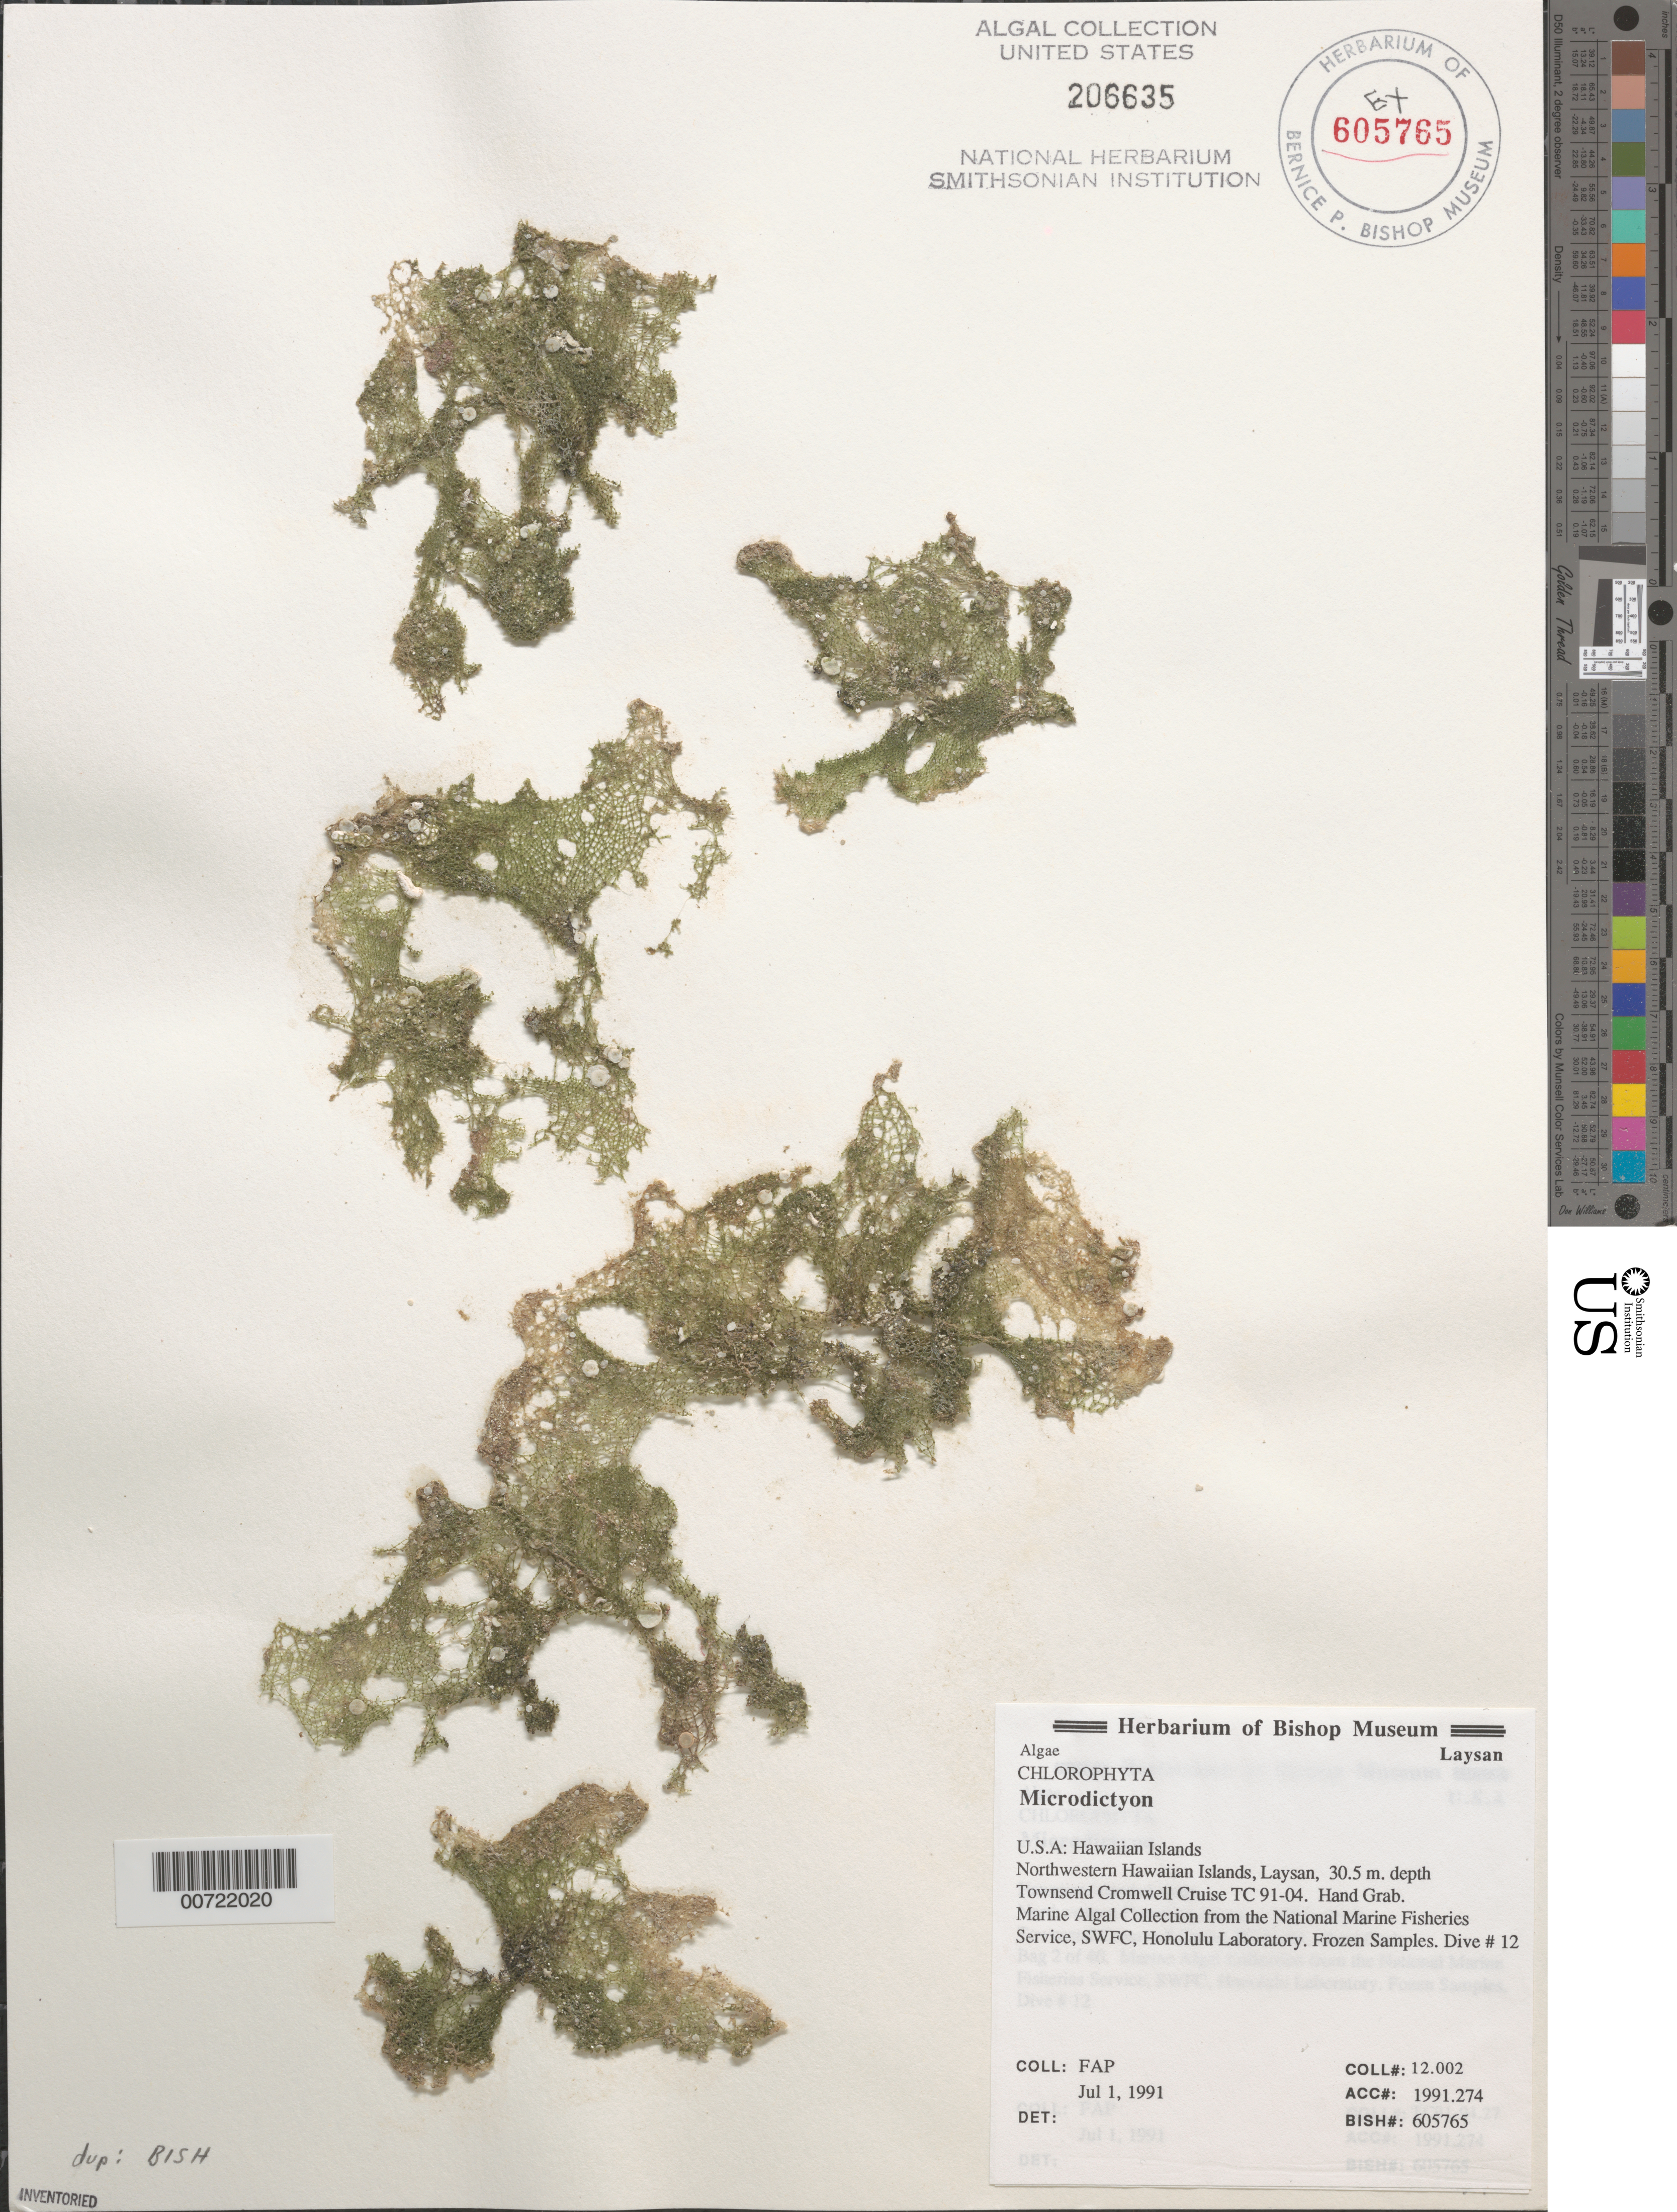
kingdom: Plantae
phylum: Chlorophyta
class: Ulvophyceae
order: Cladophorales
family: Anadyomenaceae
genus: Microdictyon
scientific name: Microdictyon sp.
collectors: F. P.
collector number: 12.002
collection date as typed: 01 Jul 1991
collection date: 1991-07-01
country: United States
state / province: Hawaii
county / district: Honolulu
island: Laysan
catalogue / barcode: US 206635